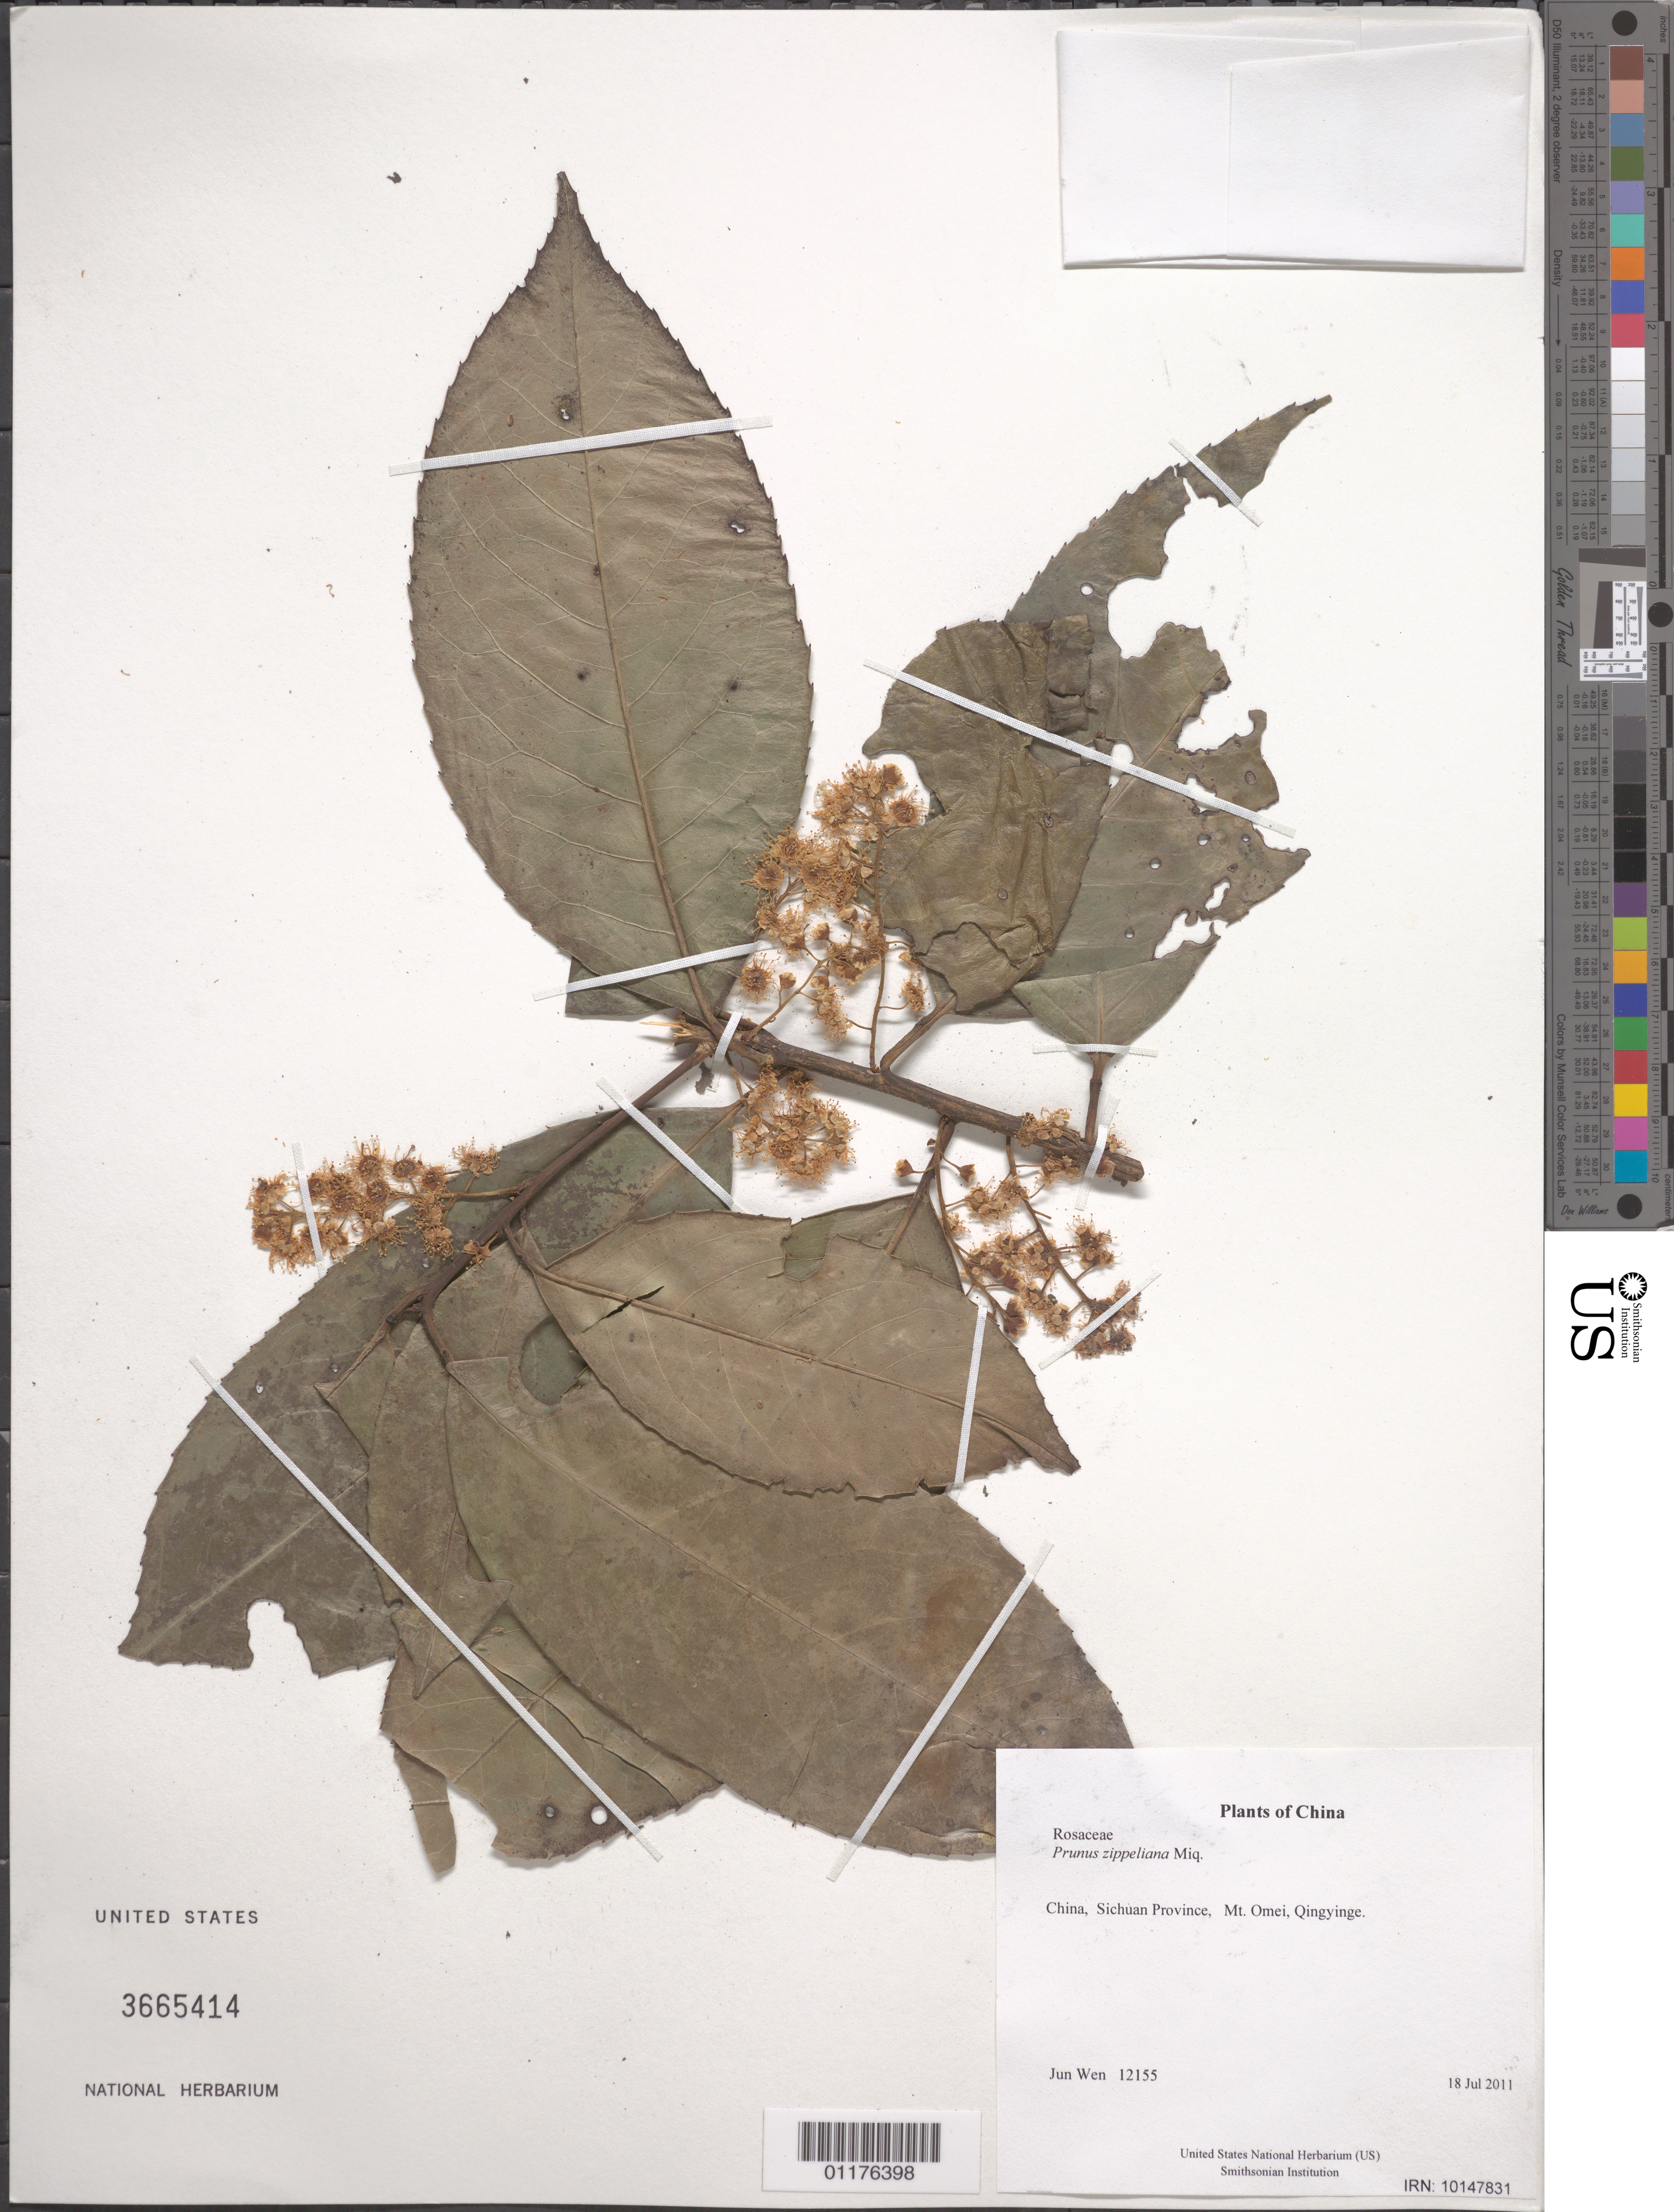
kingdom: Plantae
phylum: Tracheophyta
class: Magnoliopsida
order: Rosales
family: Rosaceae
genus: Prunus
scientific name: Prunus zippeliana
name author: Miq.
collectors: J. Wen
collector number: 12155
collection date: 2011-07-18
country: China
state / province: Sichuan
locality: Mt. Omei, Qingyinge.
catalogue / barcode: US 3665414